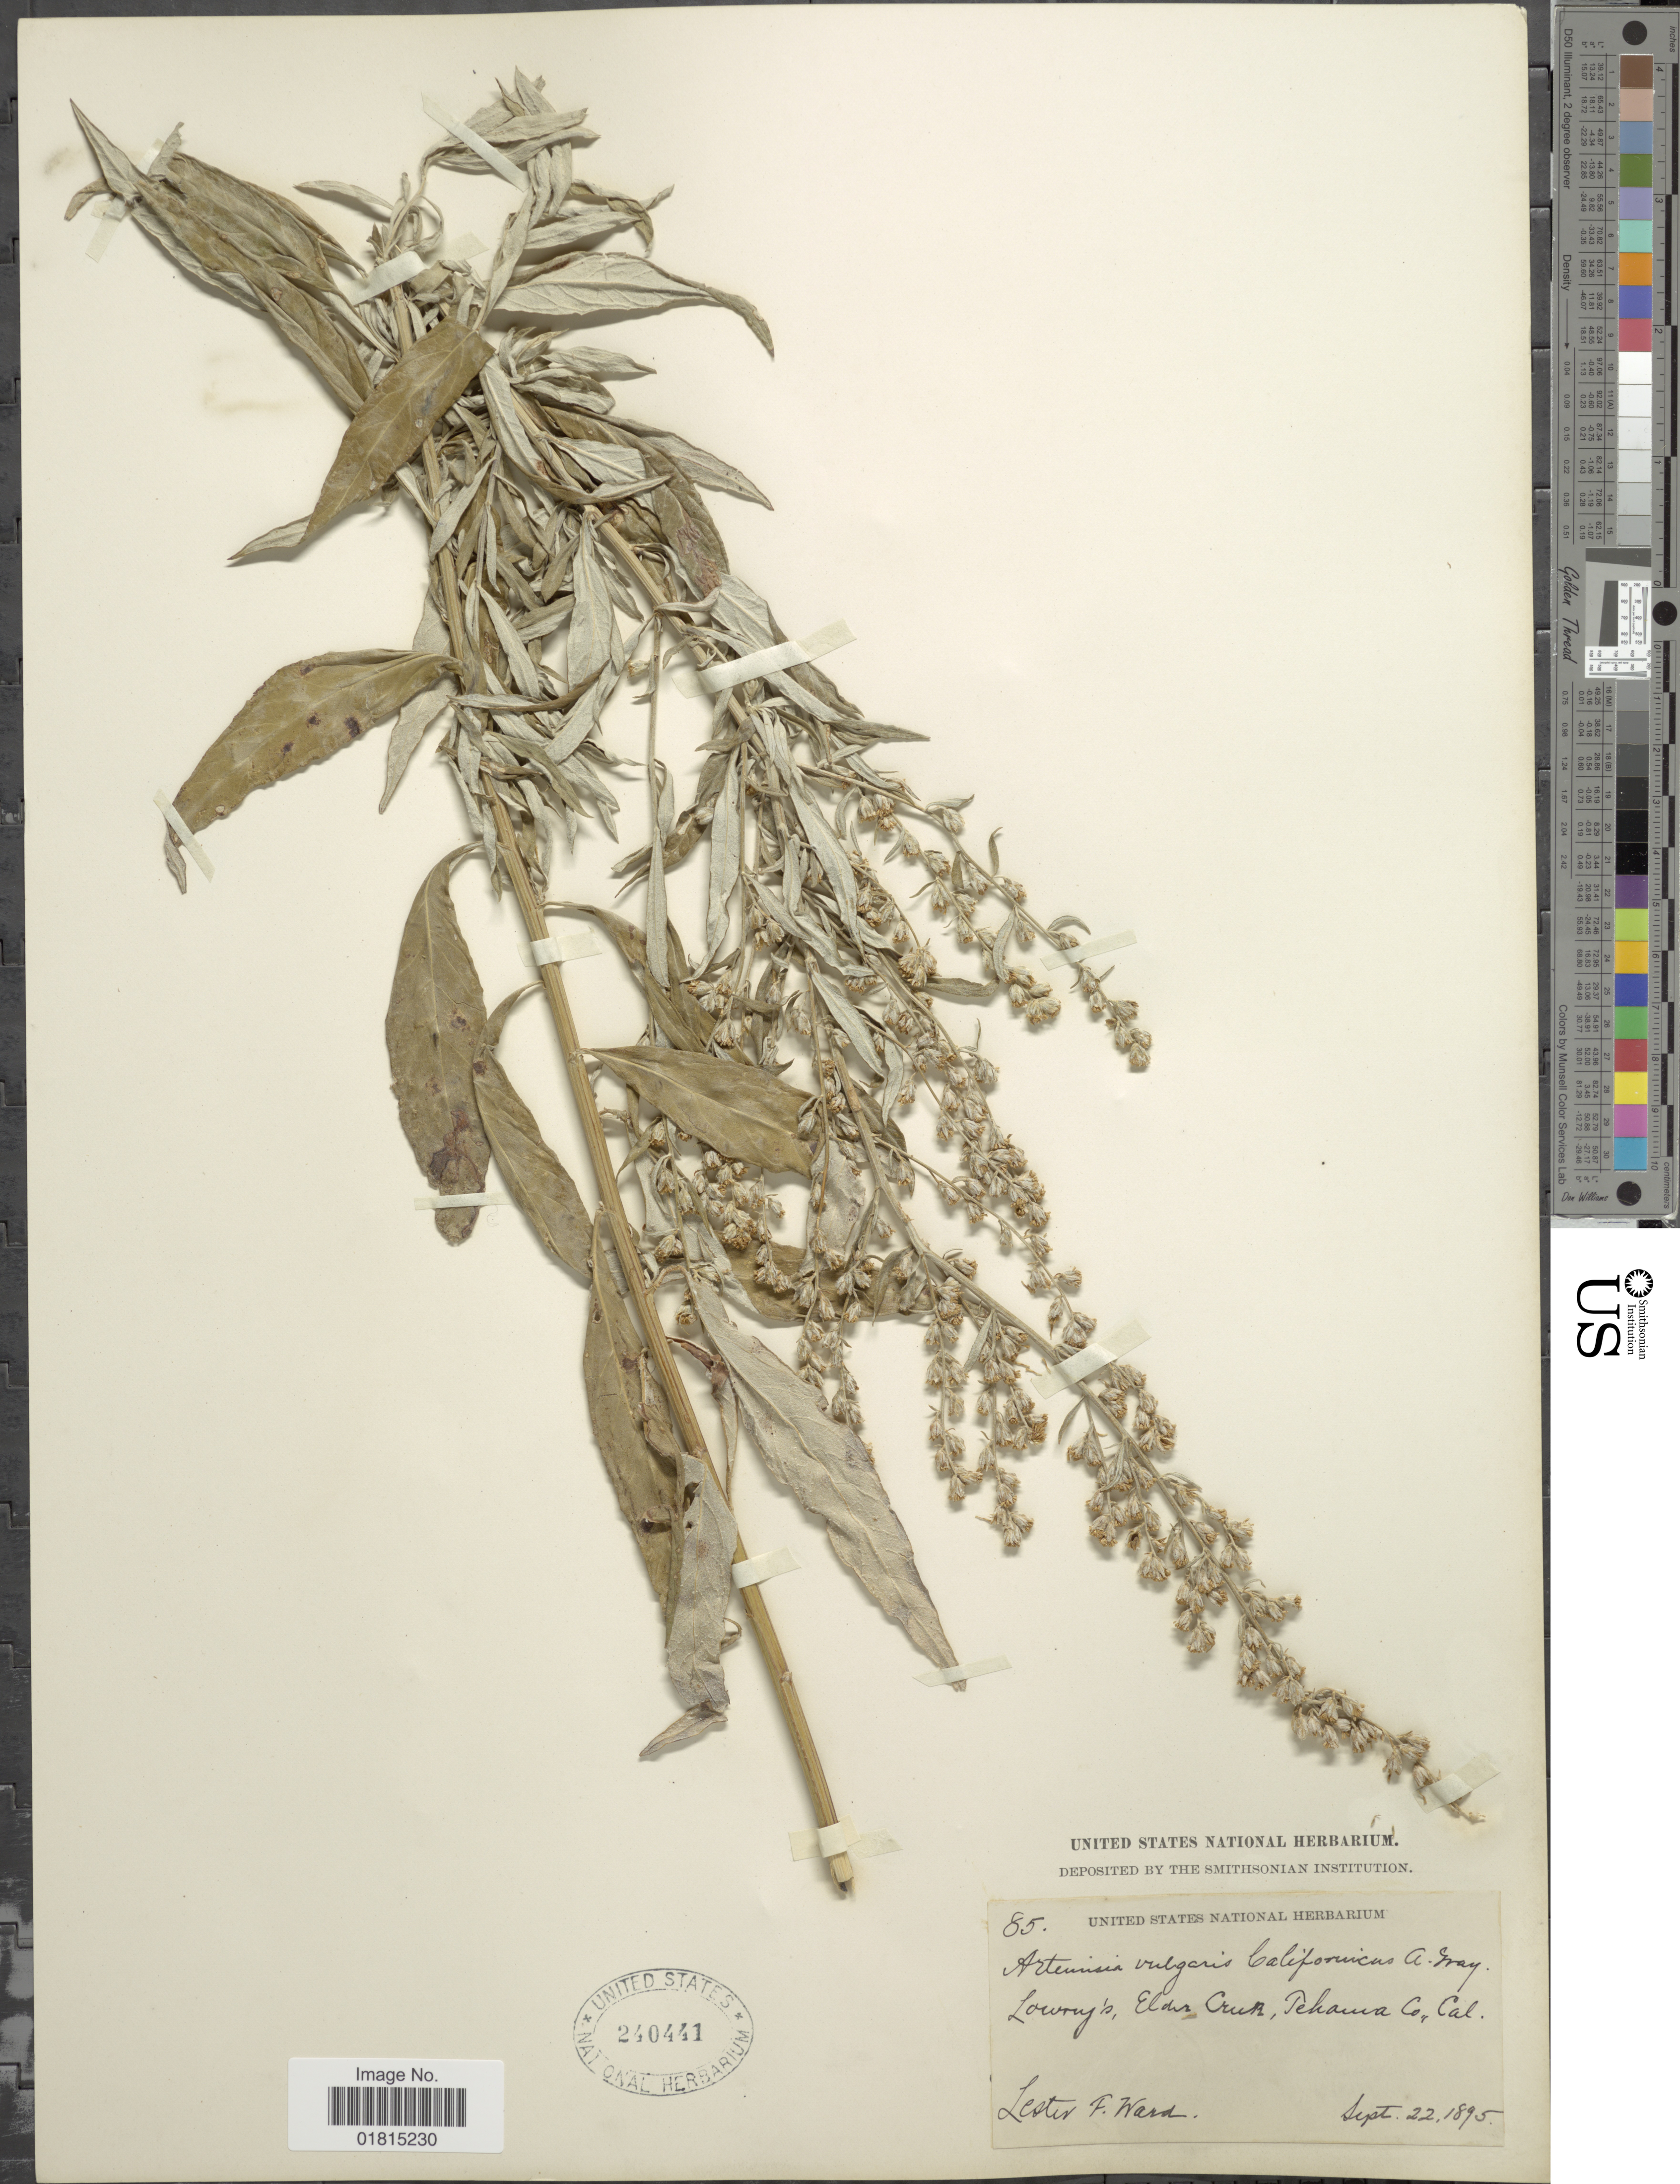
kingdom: Plantae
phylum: Tracheophyta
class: Magnoliopsida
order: Asterales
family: Asteraceae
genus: Artemisia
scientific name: Artemisia douglasiana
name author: Besser ex Hook.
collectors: L. F. Ward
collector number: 85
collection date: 1895-09-22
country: United States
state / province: California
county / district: Tehama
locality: Lowry's, Elder Creek, Tehama Co., Cal.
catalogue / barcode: US 240441